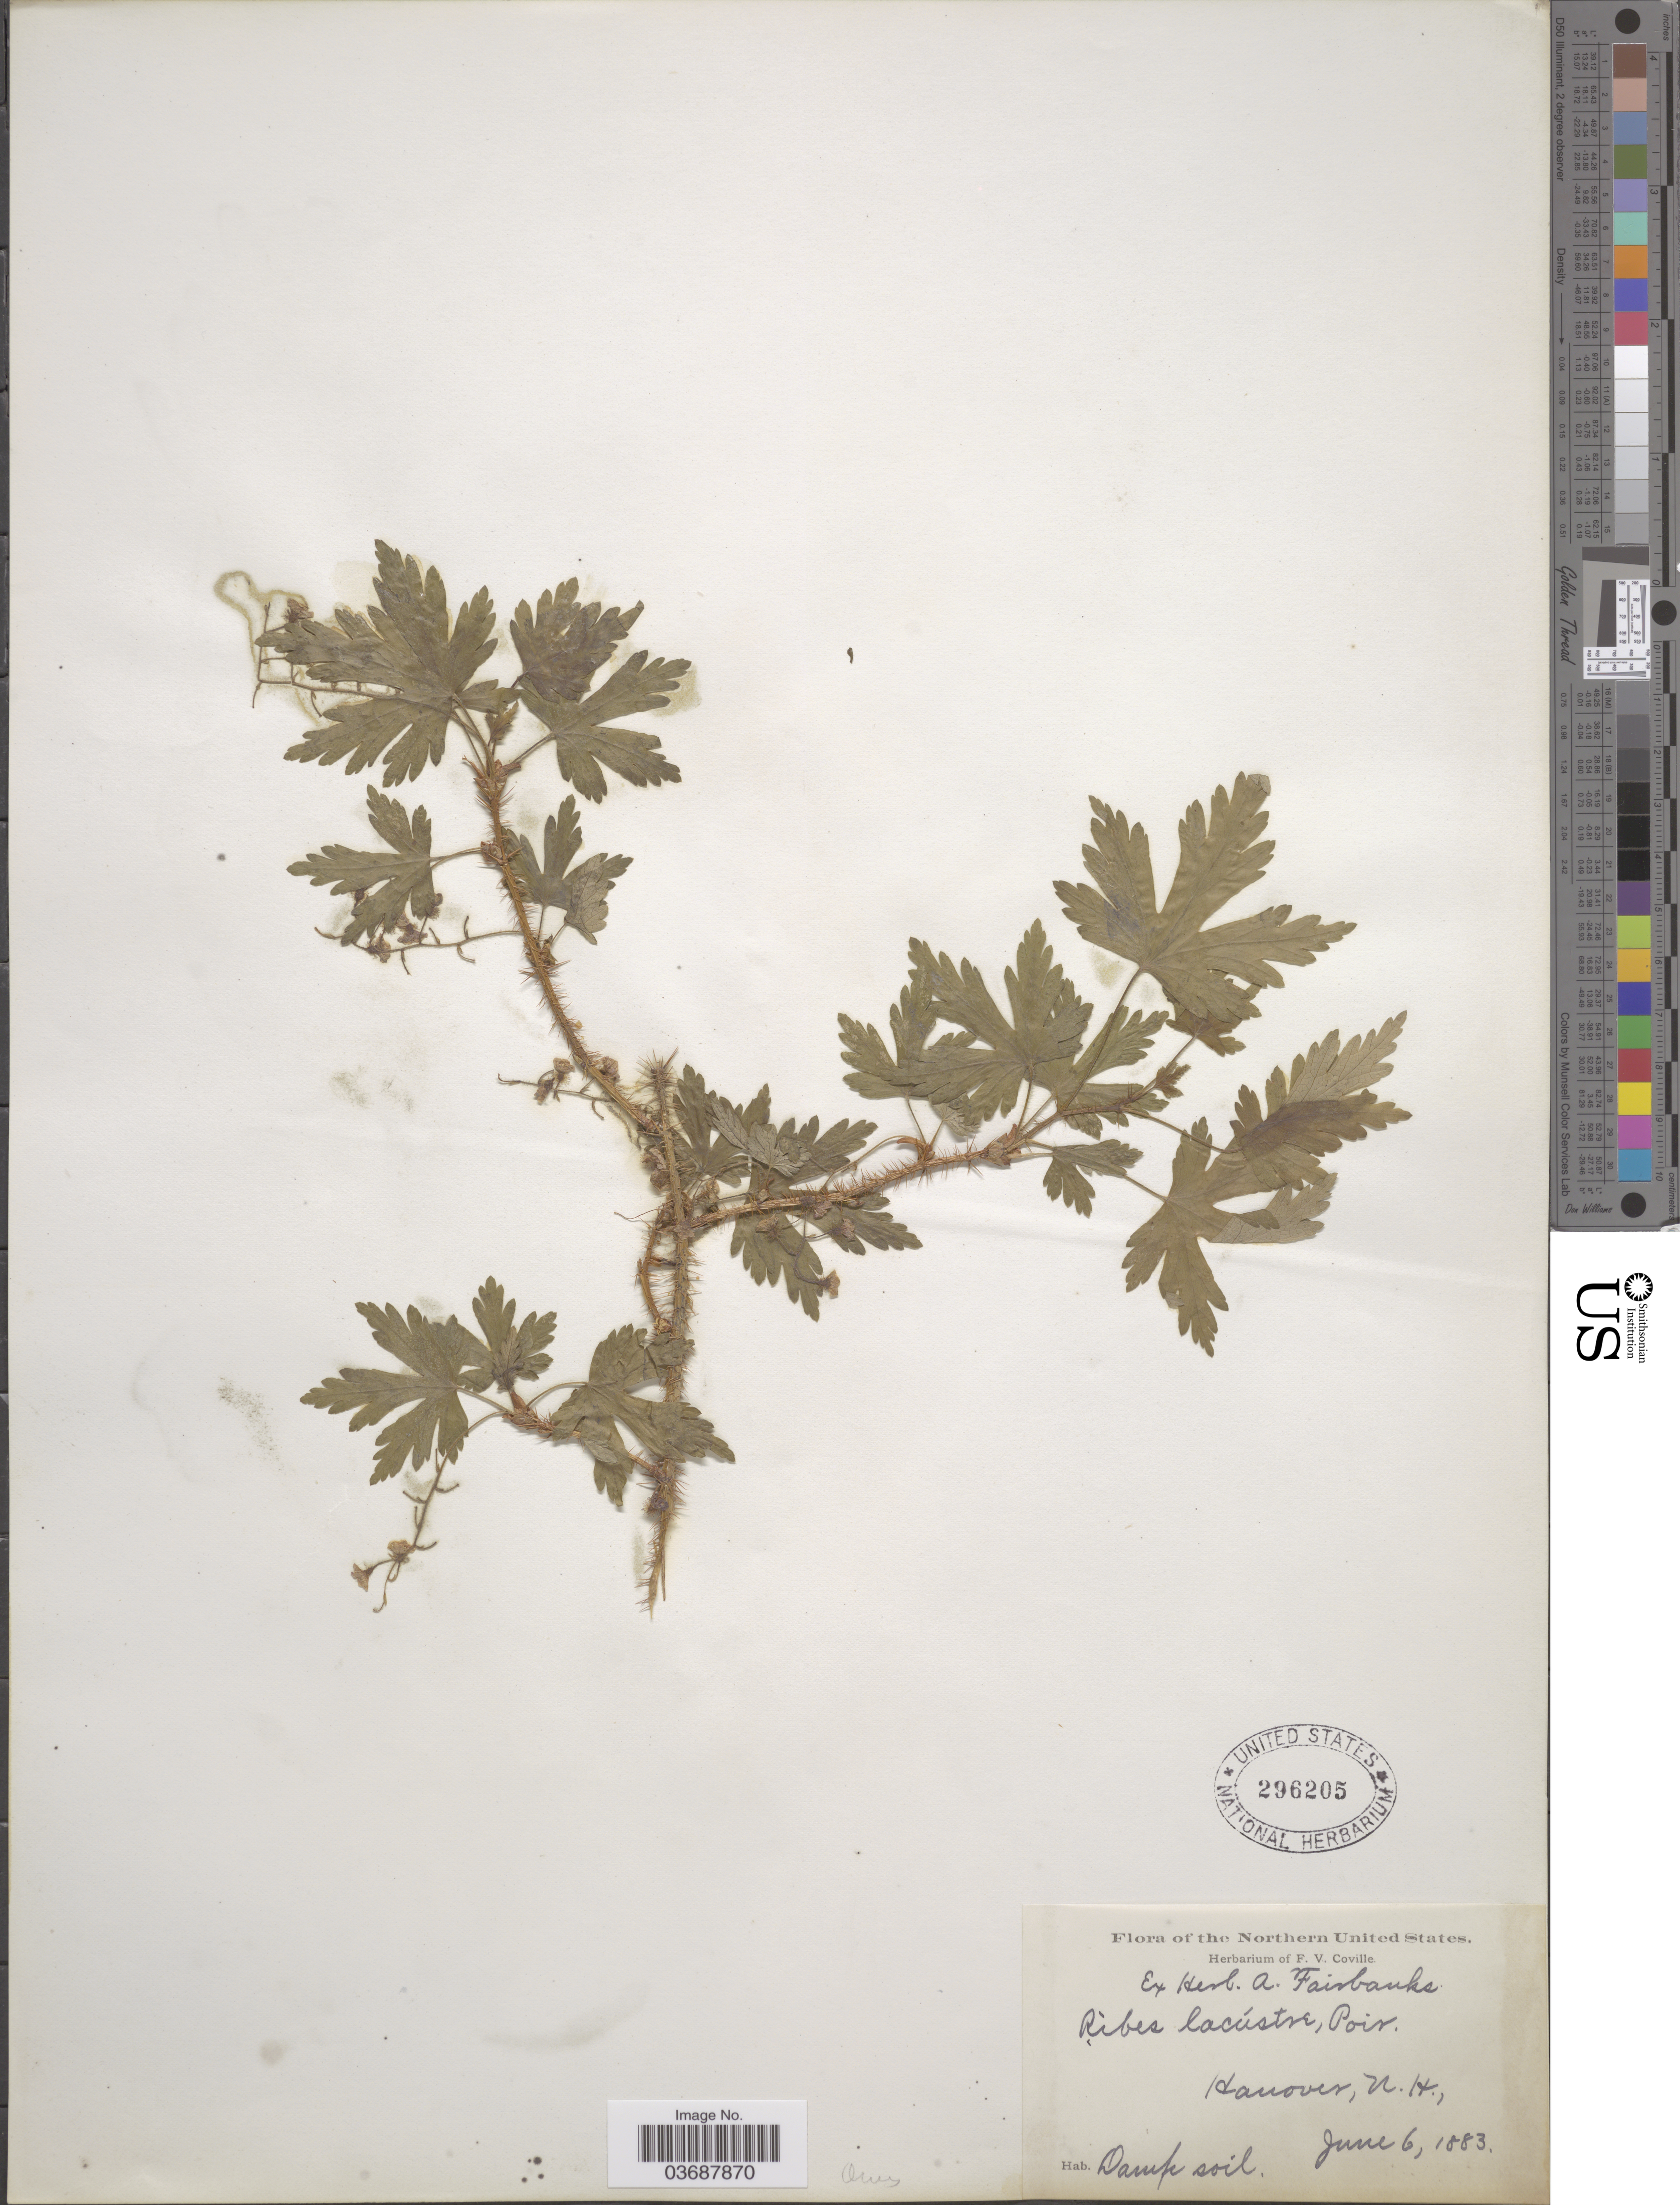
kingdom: Plantae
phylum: Tracheophyta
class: Magnoliopsida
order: Saxifragales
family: Grossulariaceae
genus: Ribes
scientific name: Ribes lacustre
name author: (Pers.) Poir.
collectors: ex herb. F. V. Coville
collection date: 1883-06-06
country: United States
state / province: New Hampshire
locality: Northern United States. Hanover.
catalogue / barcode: US 296205